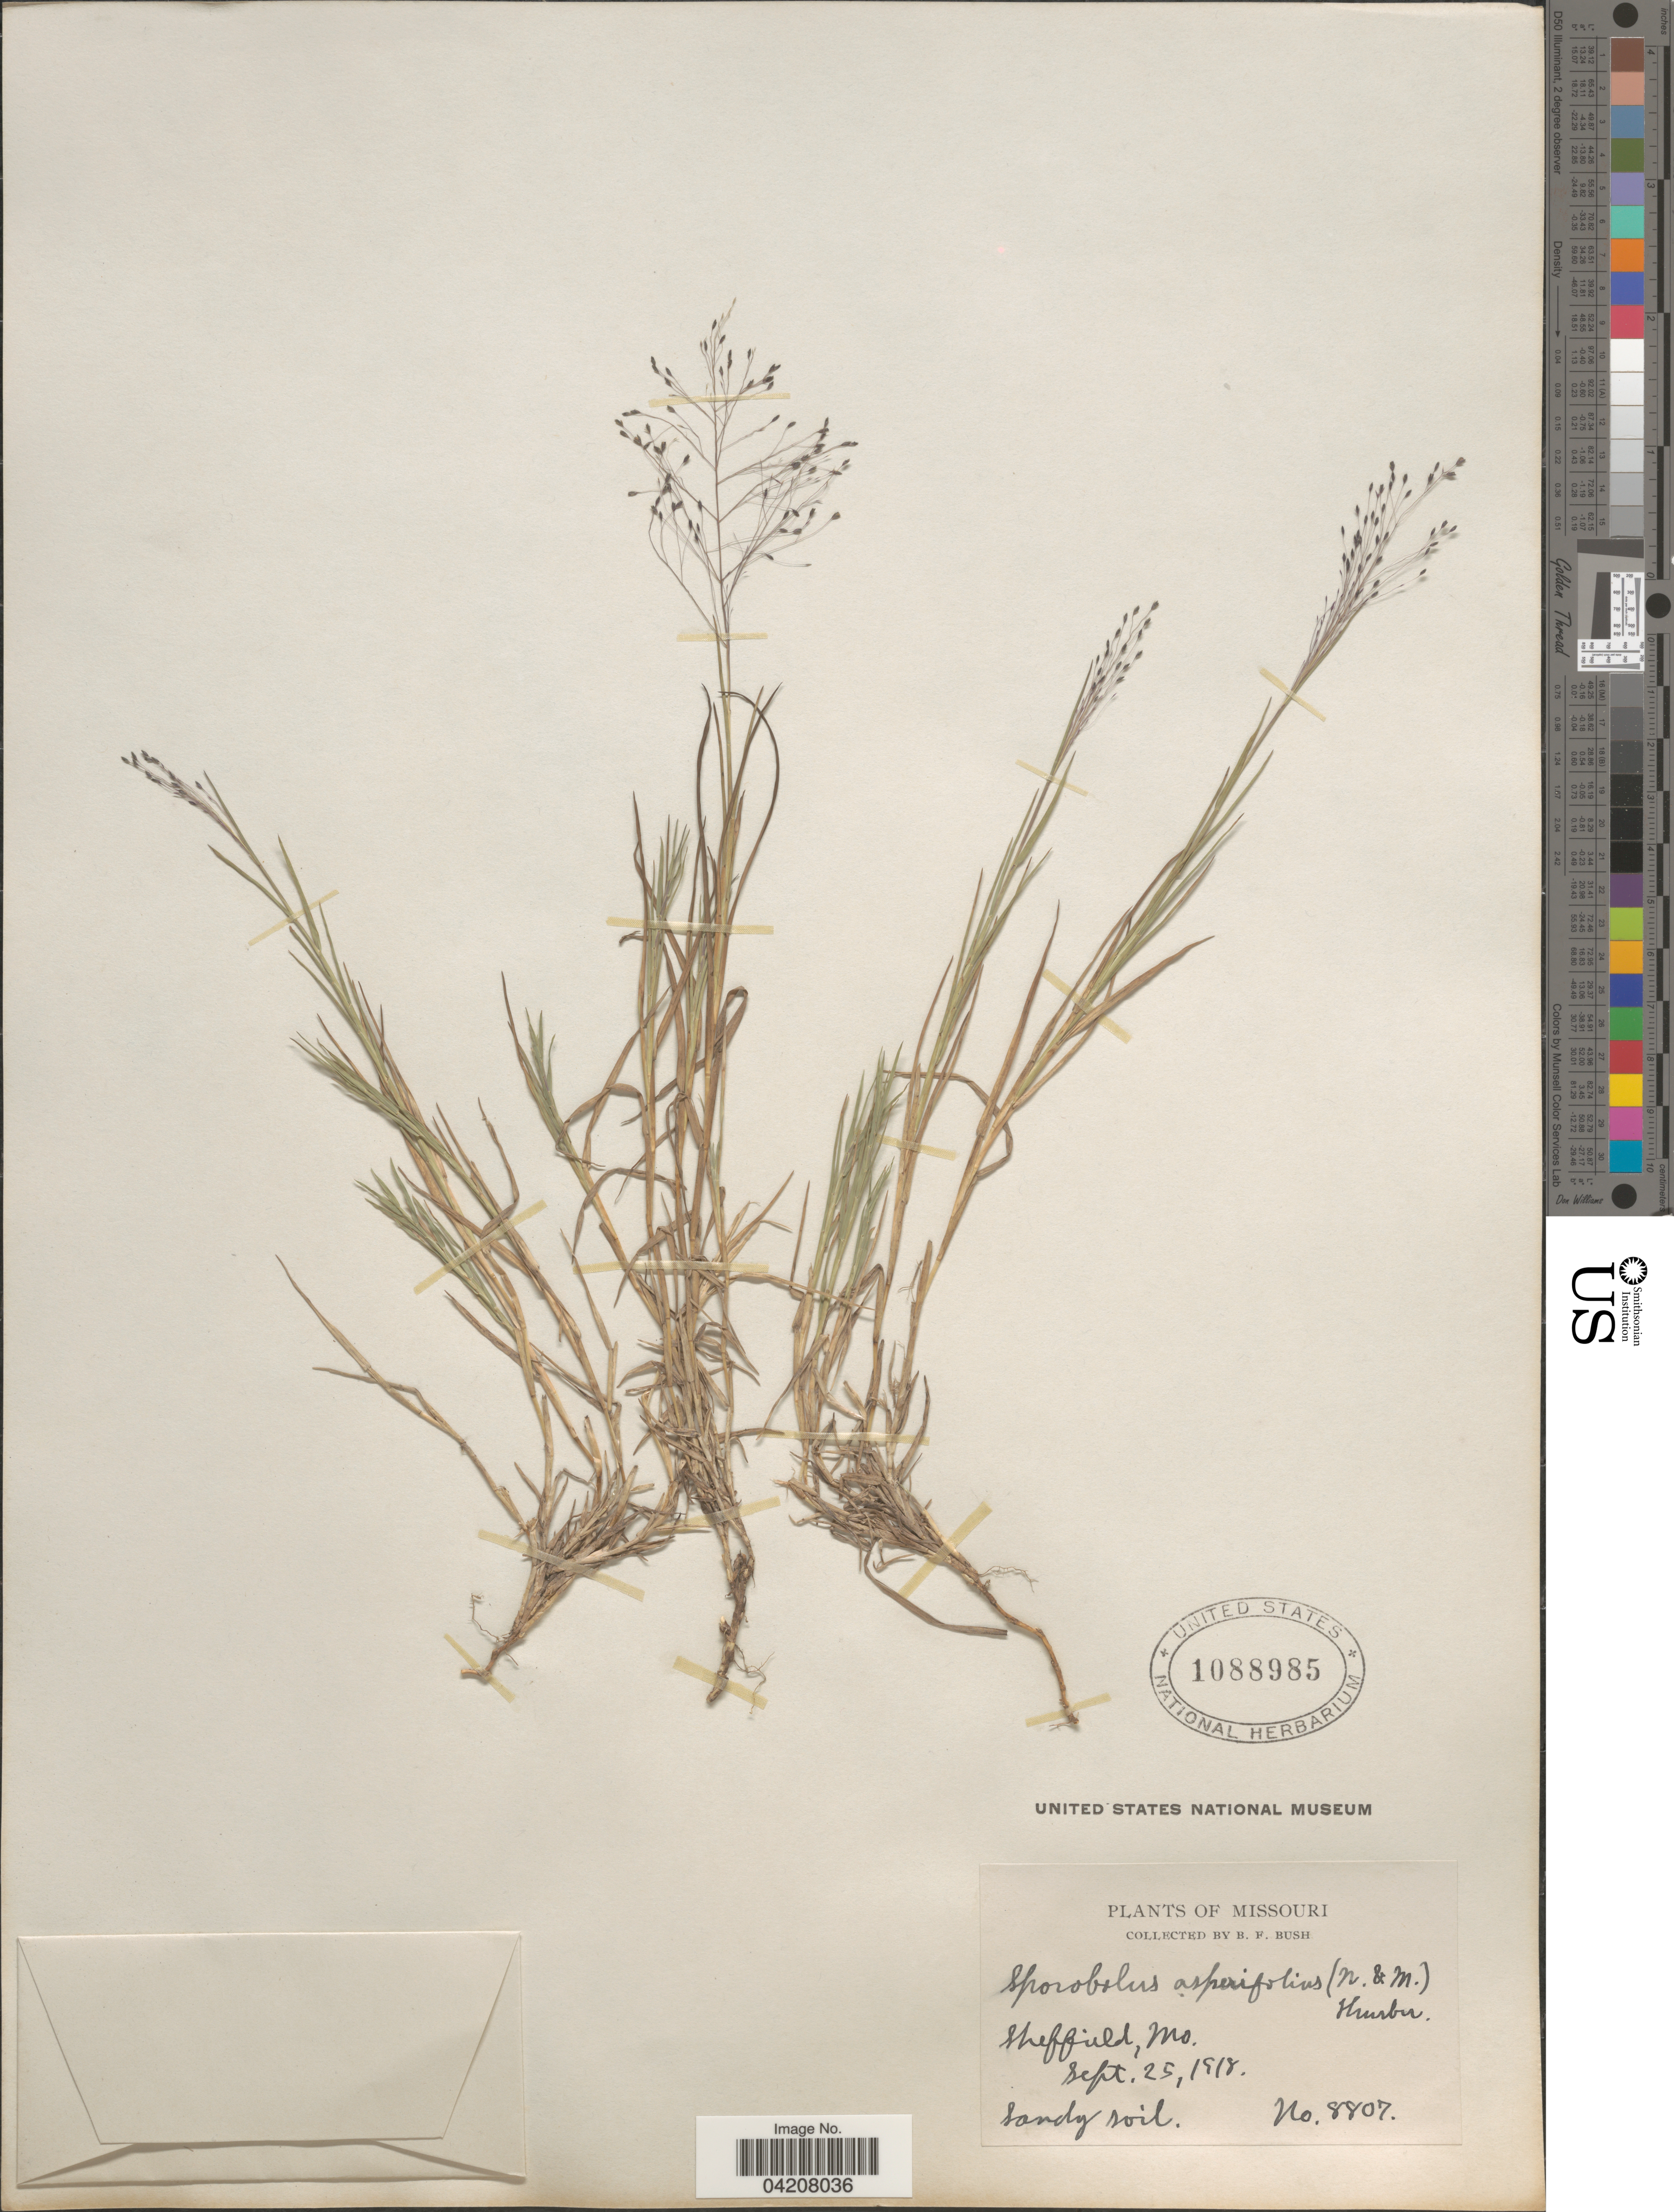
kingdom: Plantae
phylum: Tracheophyta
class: Liliopsida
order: Poales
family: Poaceae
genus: Muhlenbergia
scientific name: Muhlenbergia asperifolia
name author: (Nees & Meyen ex Trin.) Parodi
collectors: B. F. Bush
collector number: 8807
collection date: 1918-09-25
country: United States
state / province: Missouri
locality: Sheffield.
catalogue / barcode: US 1088985